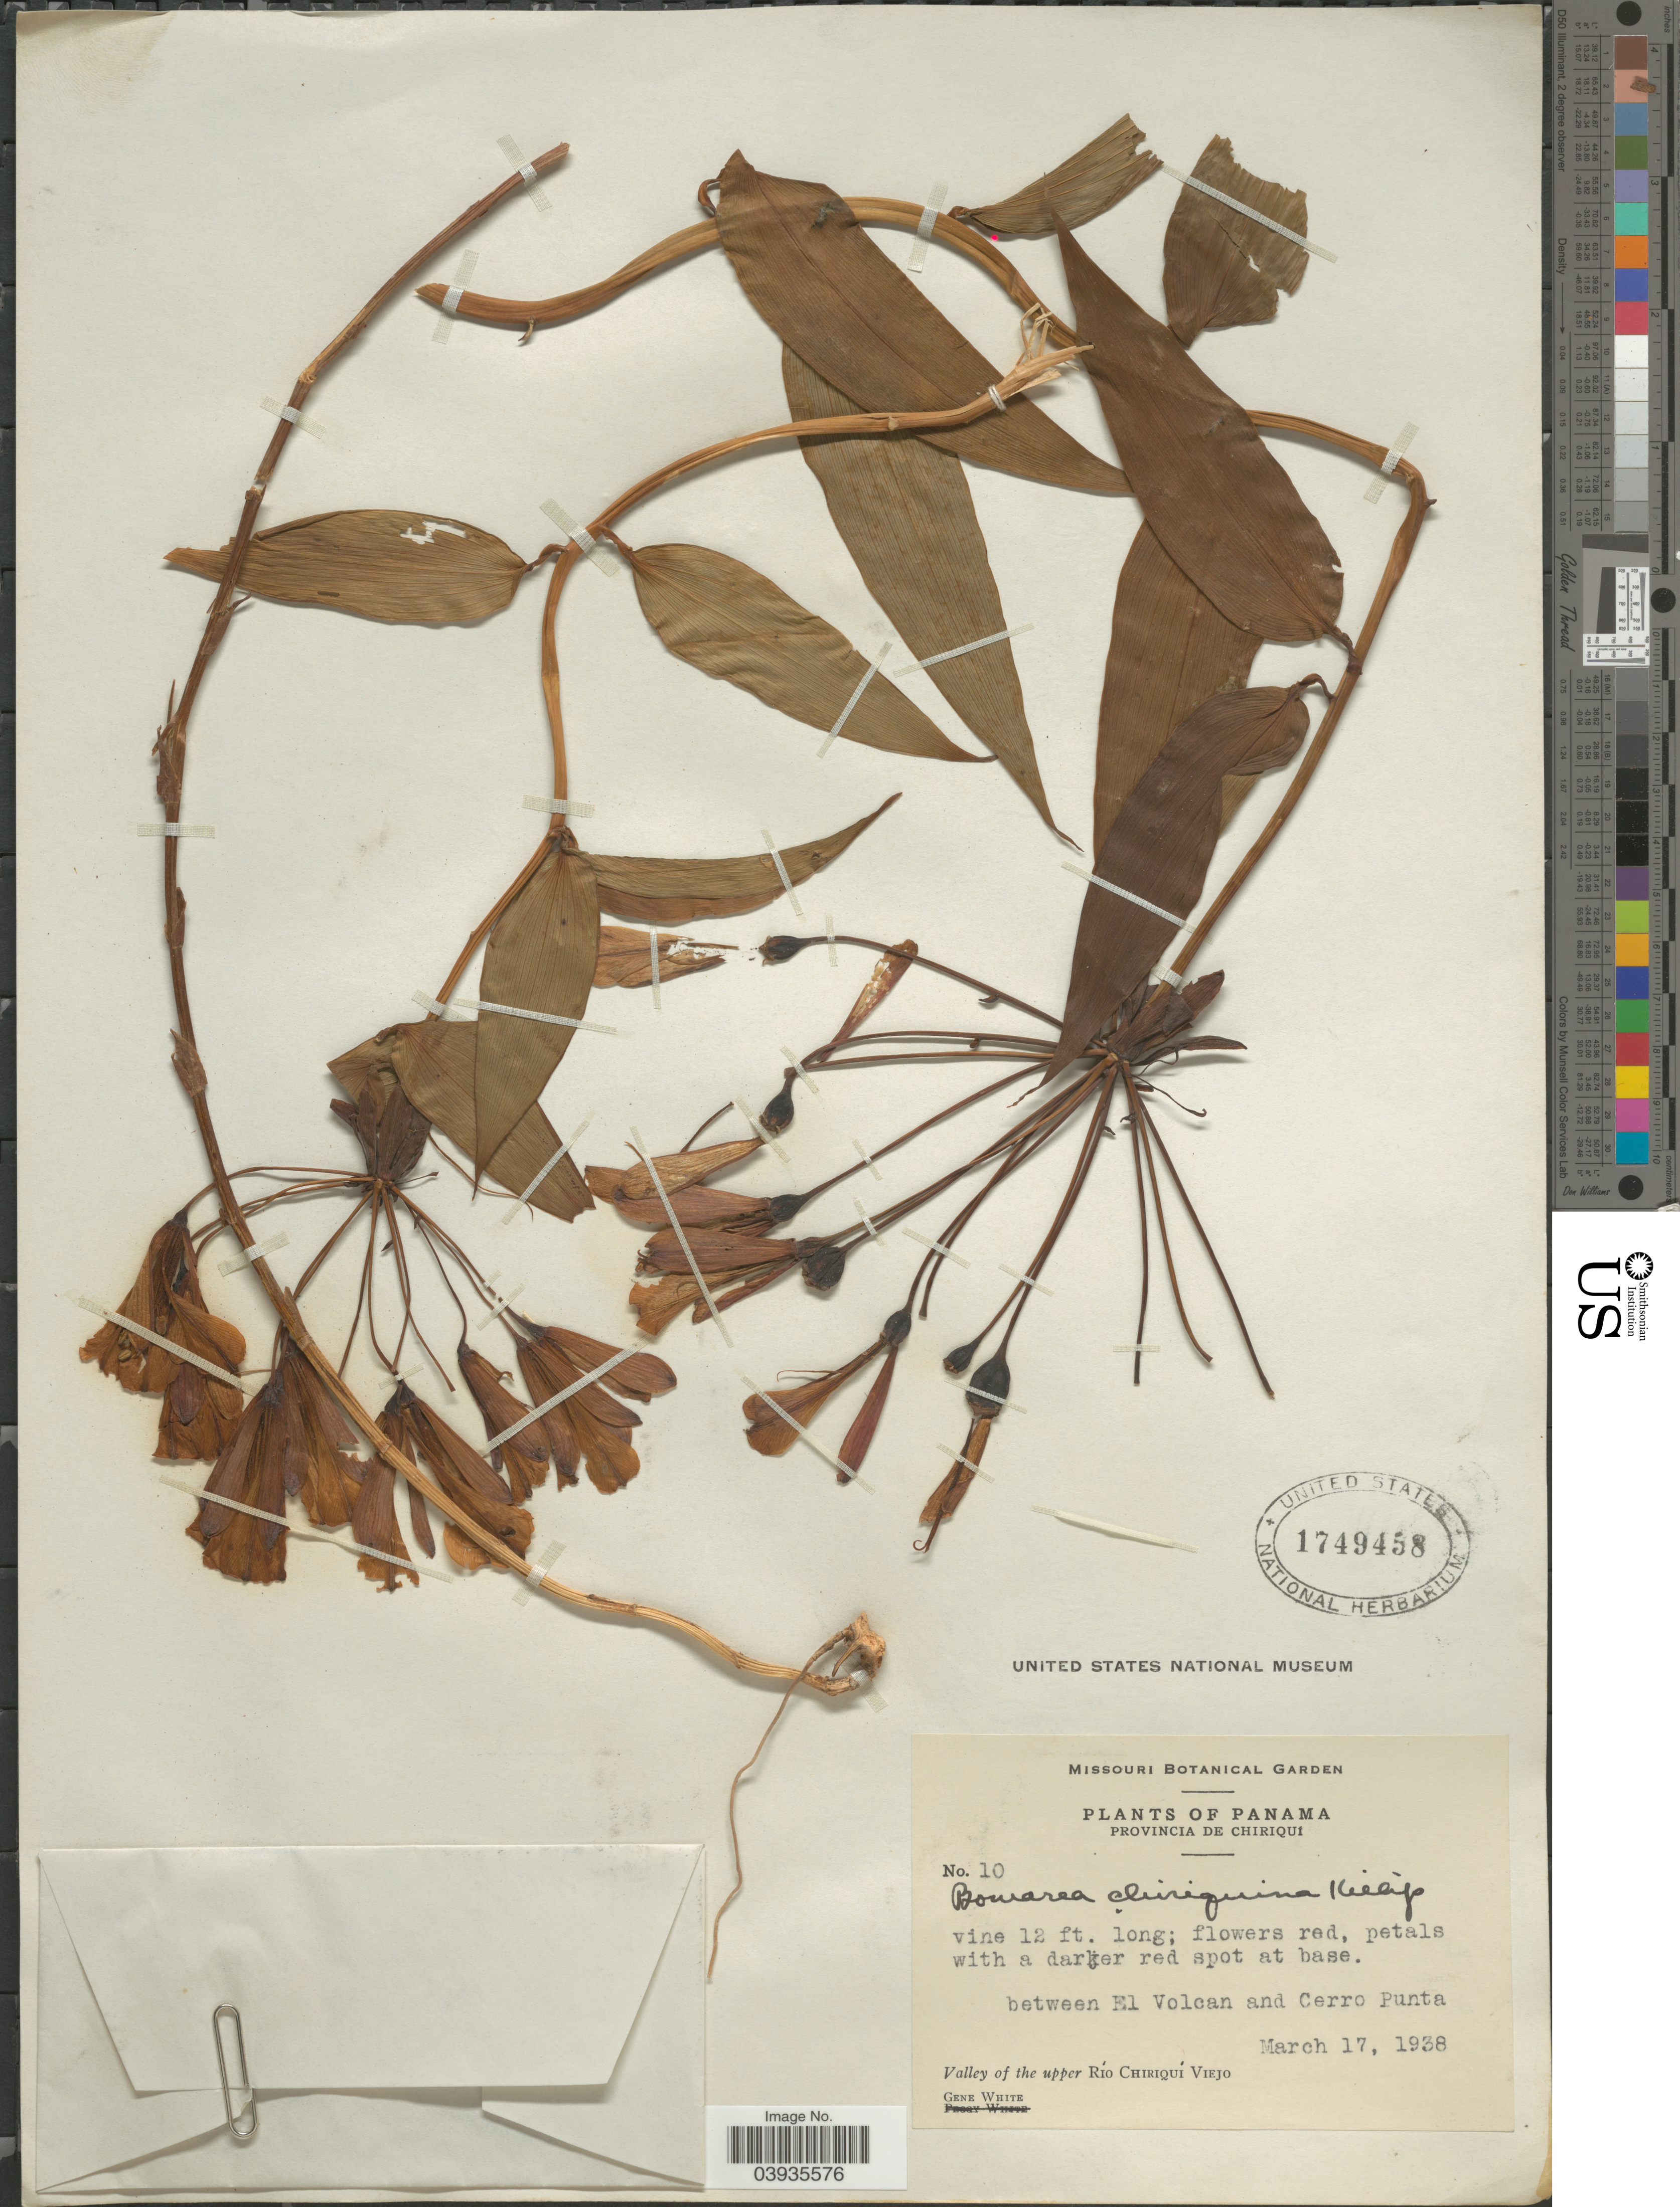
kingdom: Plantae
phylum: Tracheophyta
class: Liliopsida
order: Liliales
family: Alstroemeriaceae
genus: Bomarea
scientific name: Bomarea chiriquina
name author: Killip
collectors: G. White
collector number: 10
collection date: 1938-03-17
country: Panama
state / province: Chiriqui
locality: Between El Volcan and Cerro Punta. Valley of the upper Río Chiriquí Viejo.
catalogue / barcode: US 1749458